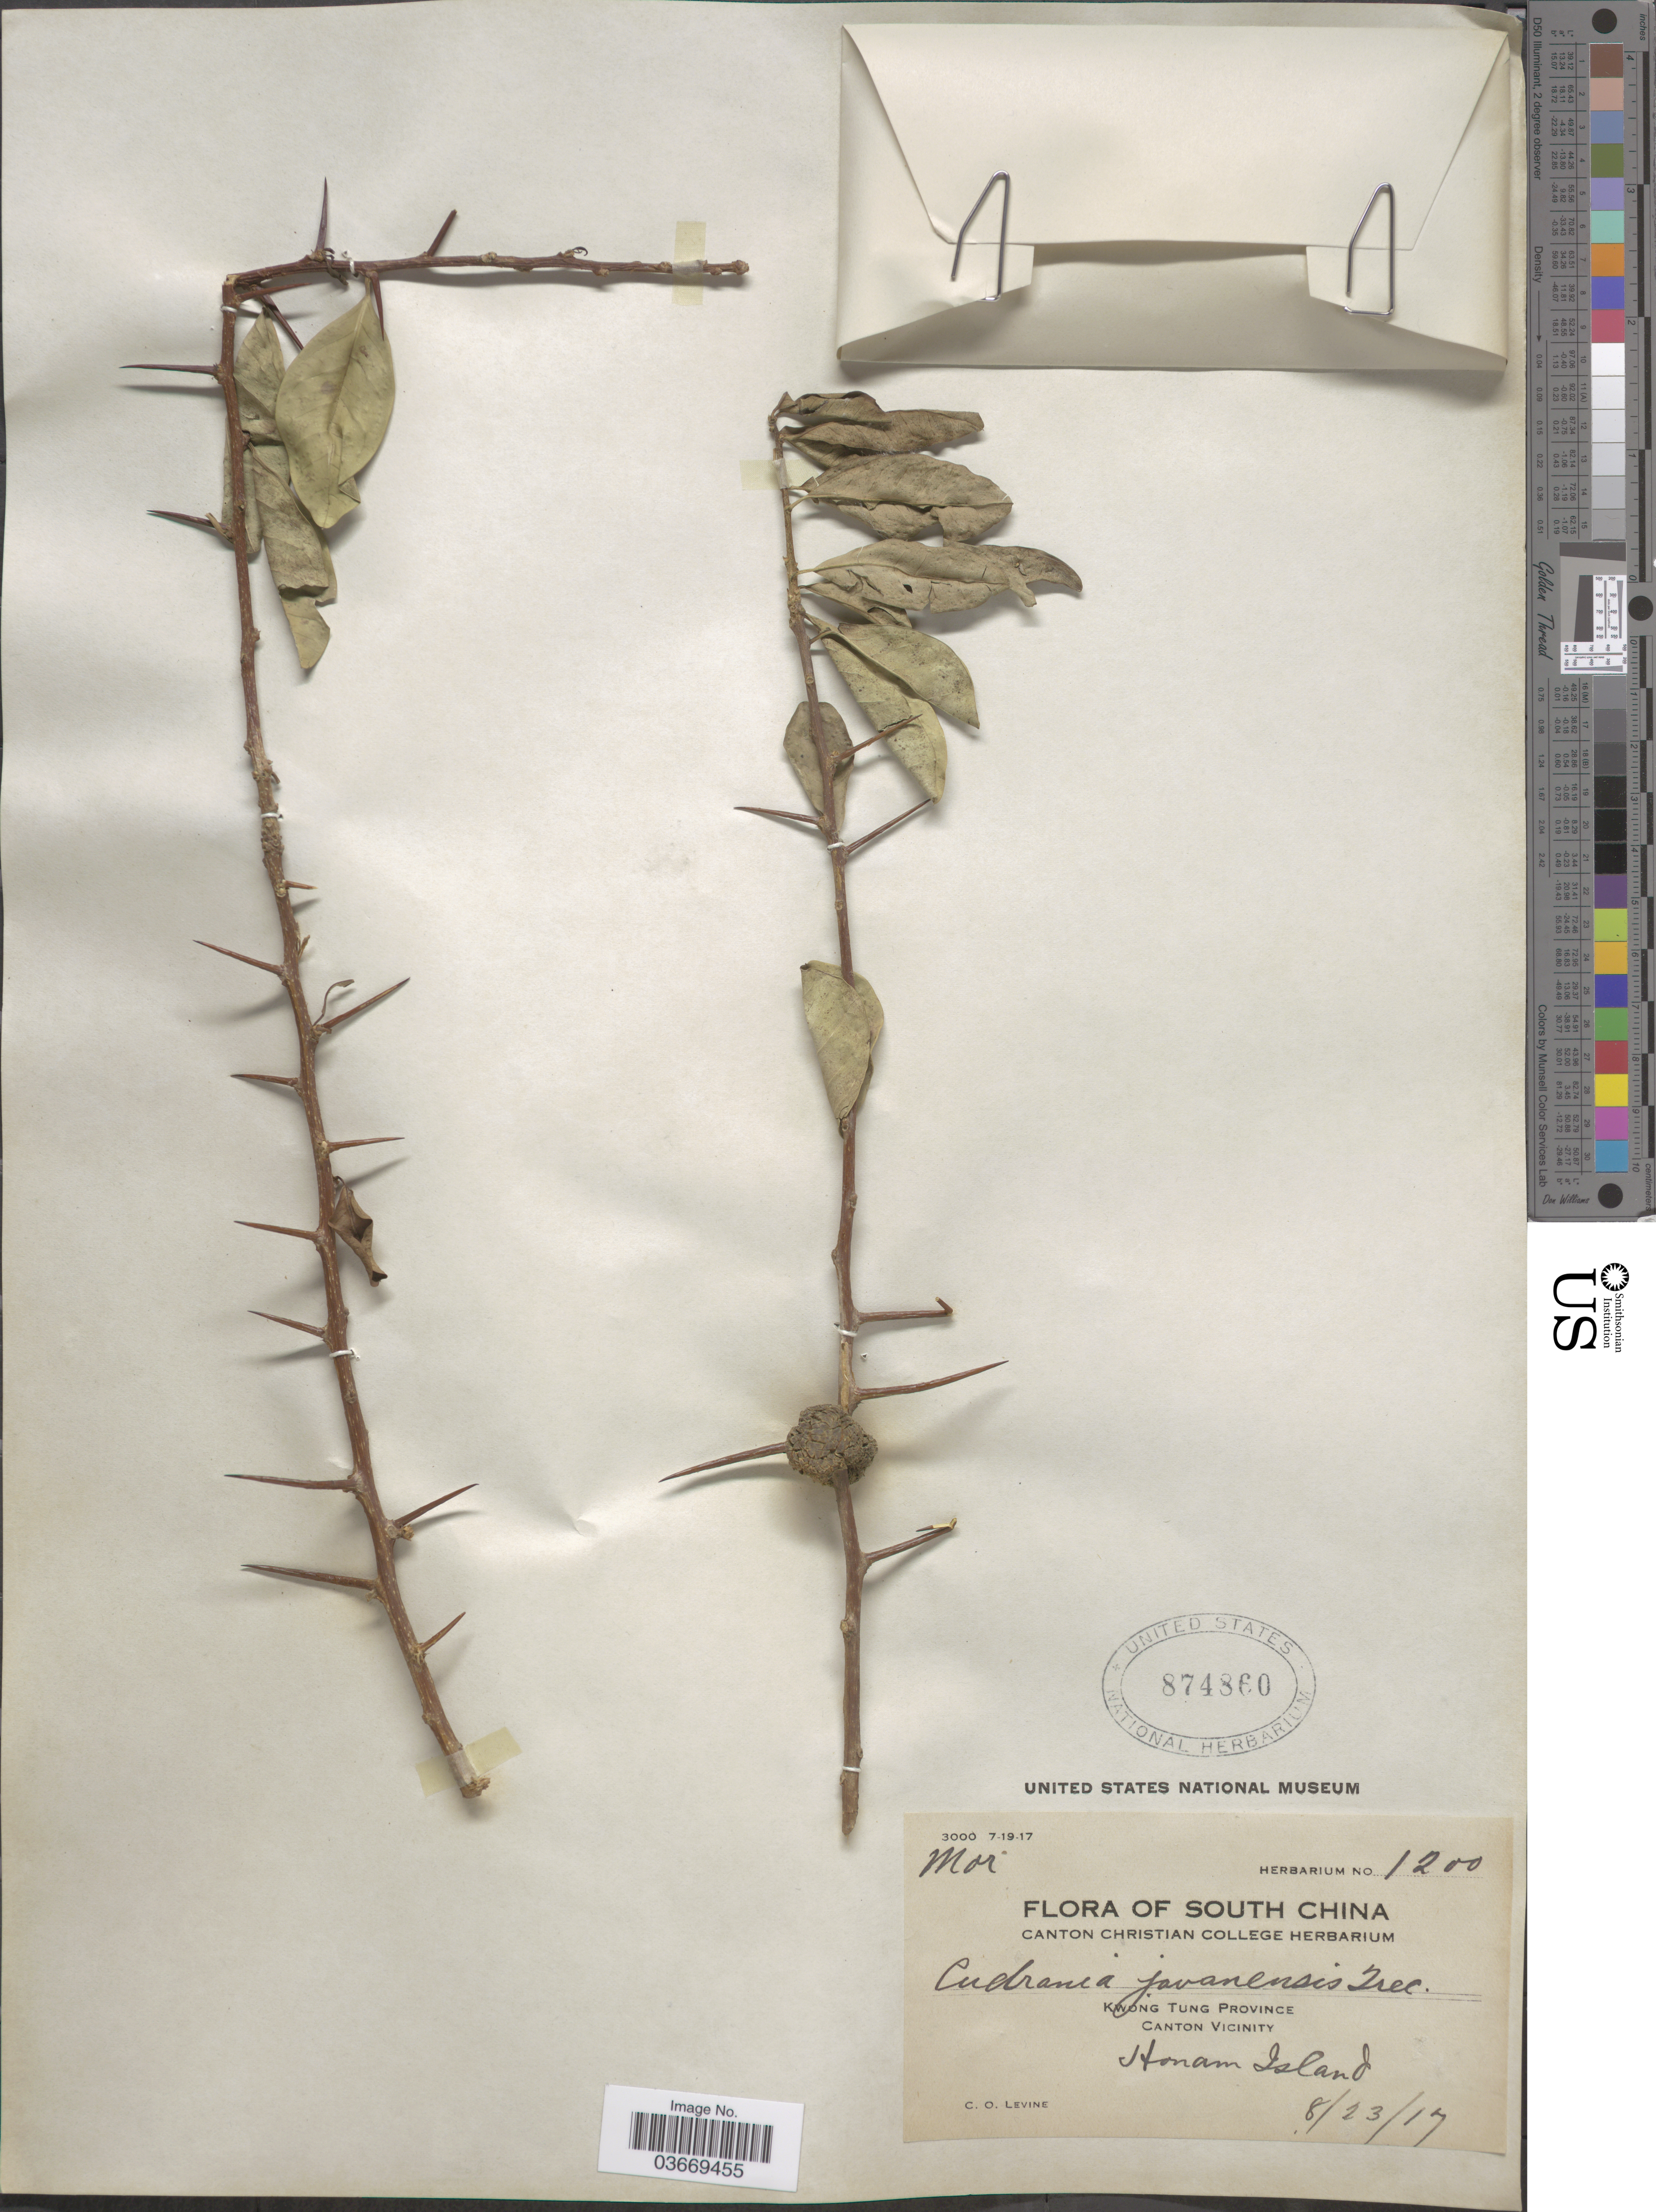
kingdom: Plantae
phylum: Tracheophyta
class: Magnoliopsida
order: Rosales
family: Moraceae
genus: Maclura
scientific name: Maclura cochinchinensis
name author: (Lour.) Corner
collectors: C. O. Levine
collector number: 1200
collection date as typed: Transcribed d/m/y: 23/8/17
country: China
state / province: Guangdong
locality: South China. Kwong Tung Province, Canton Vicinity. Honam Island.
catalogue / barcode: US 874860